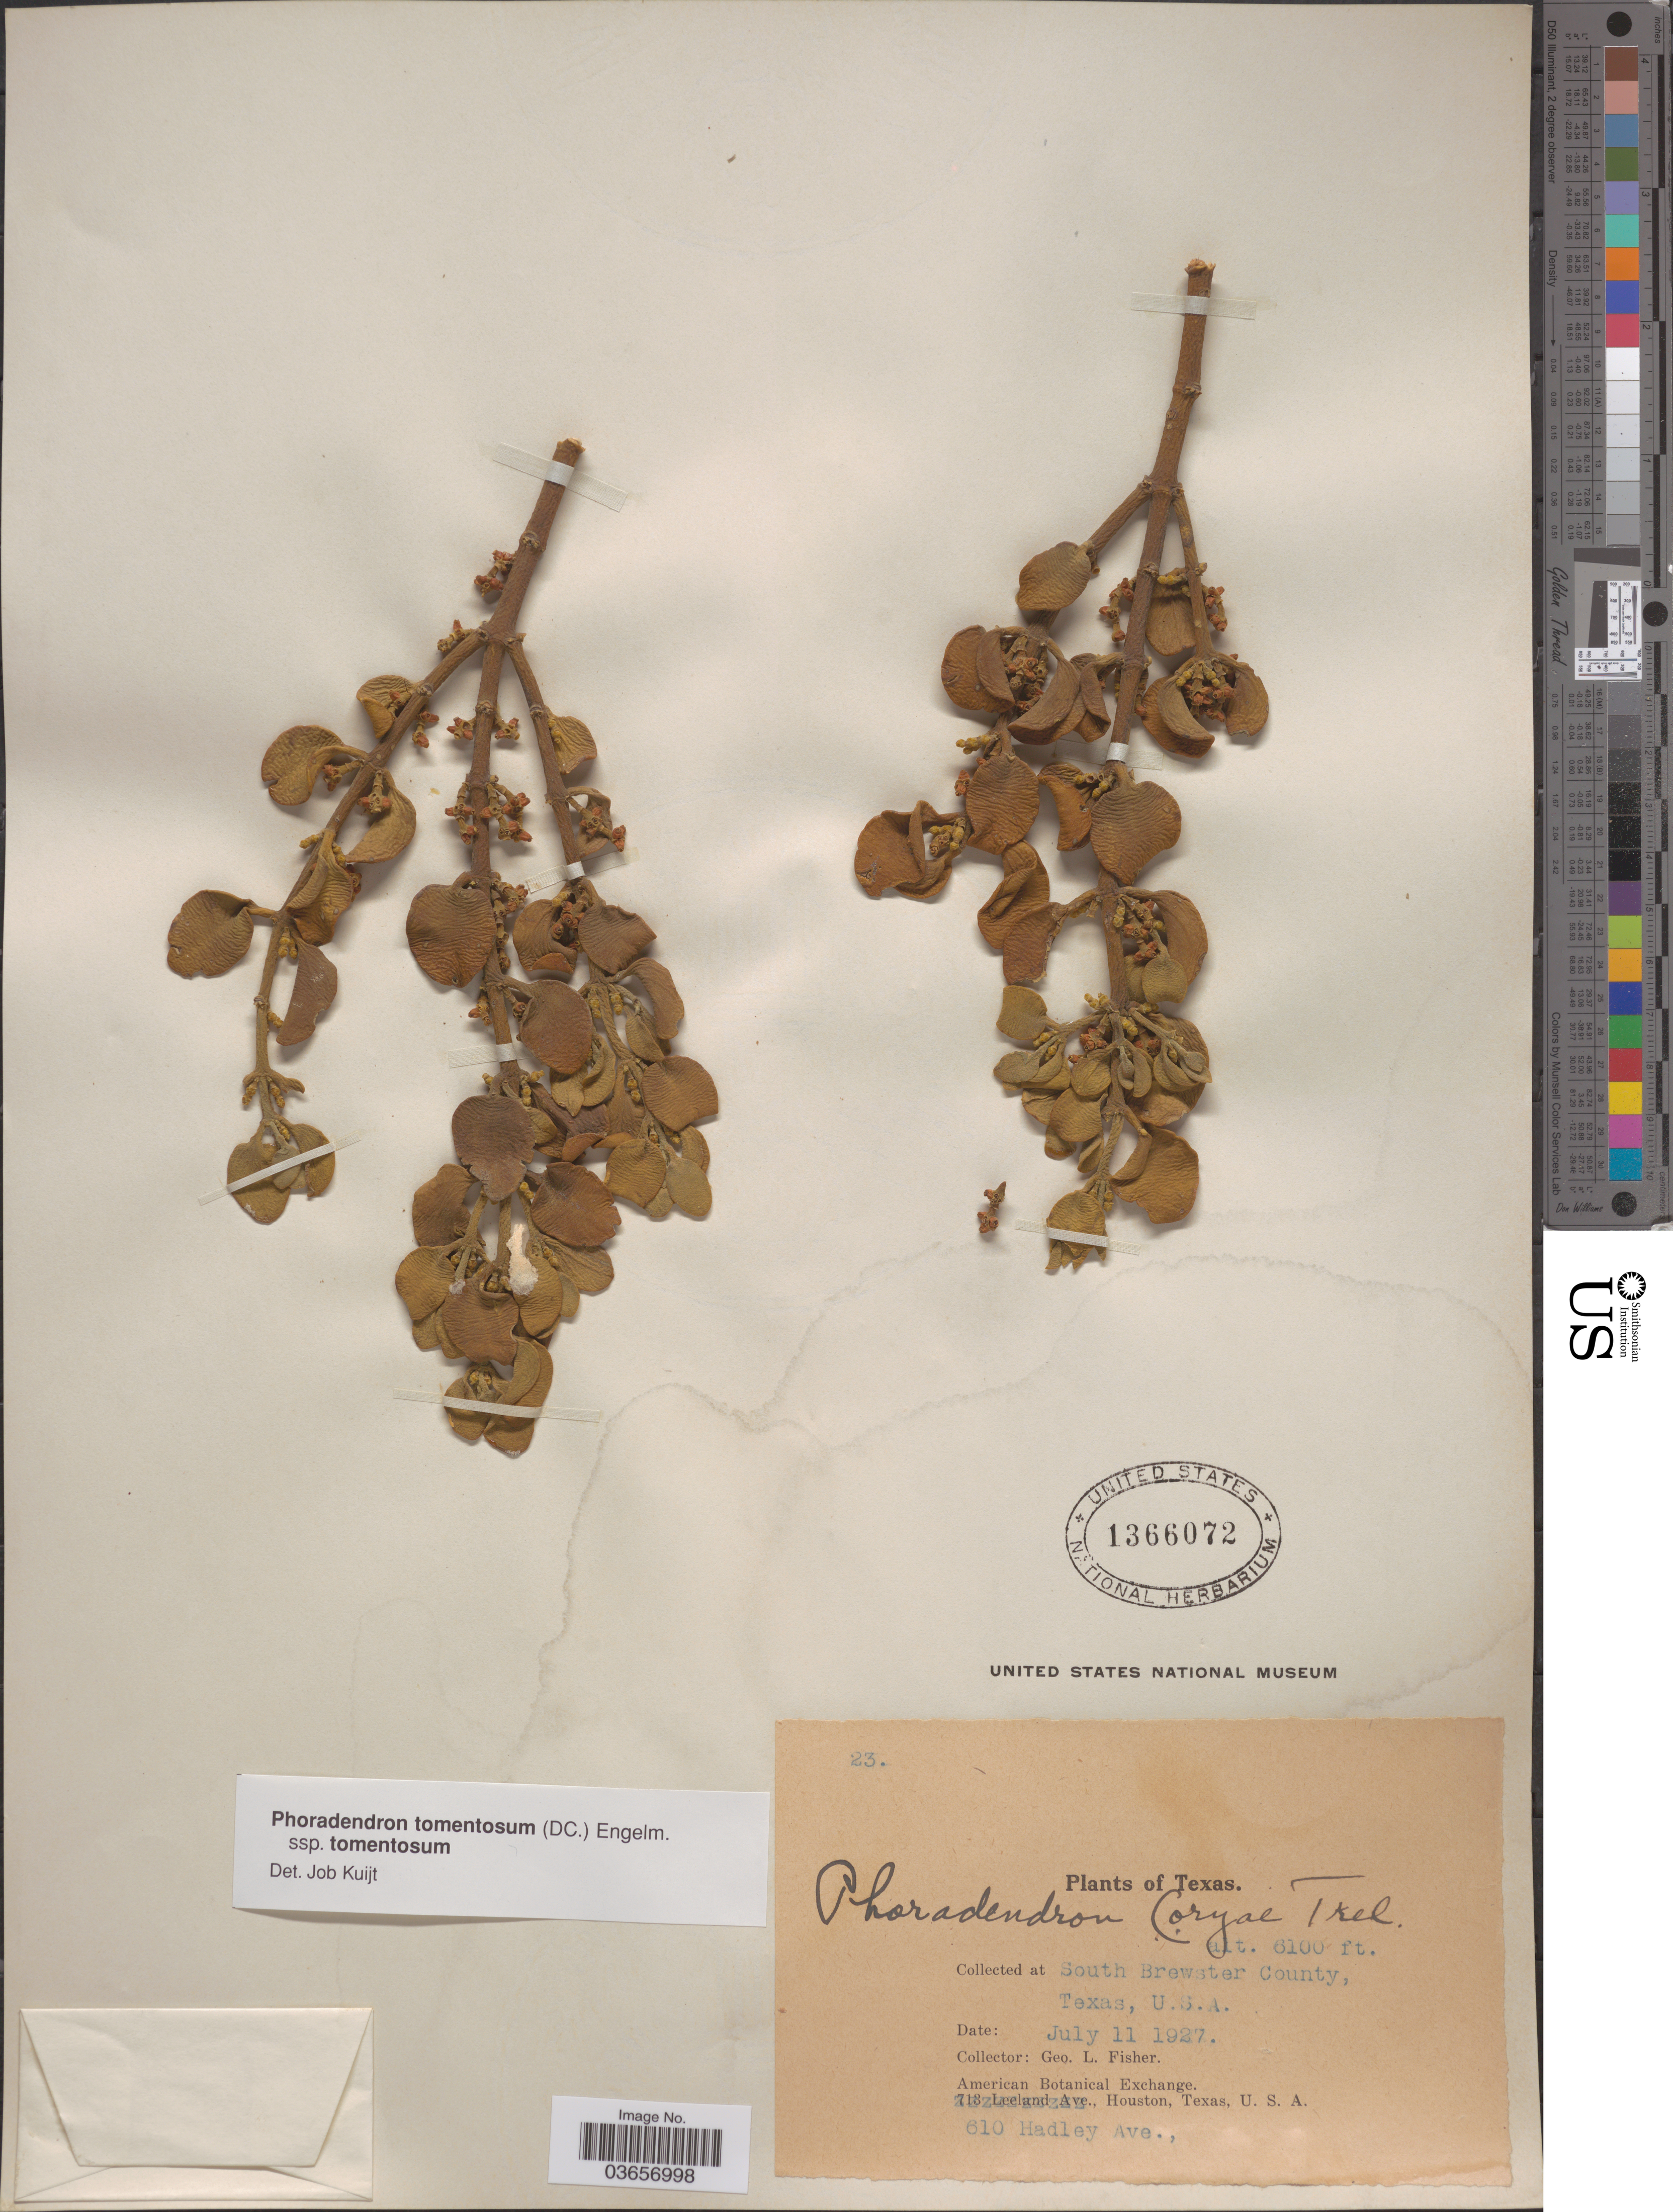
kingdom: Plantae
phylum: Tracheophyta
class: Magnoliopsida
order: Santalales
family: Viscaceae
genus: Phoradendron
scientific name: Phoradendron tomentosum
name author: DC.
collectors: G. L. Fisher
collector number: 23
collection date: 1927-07-11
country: United States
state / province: Texas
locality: South Brewster County.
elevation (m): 1859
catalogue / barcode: US 1366072